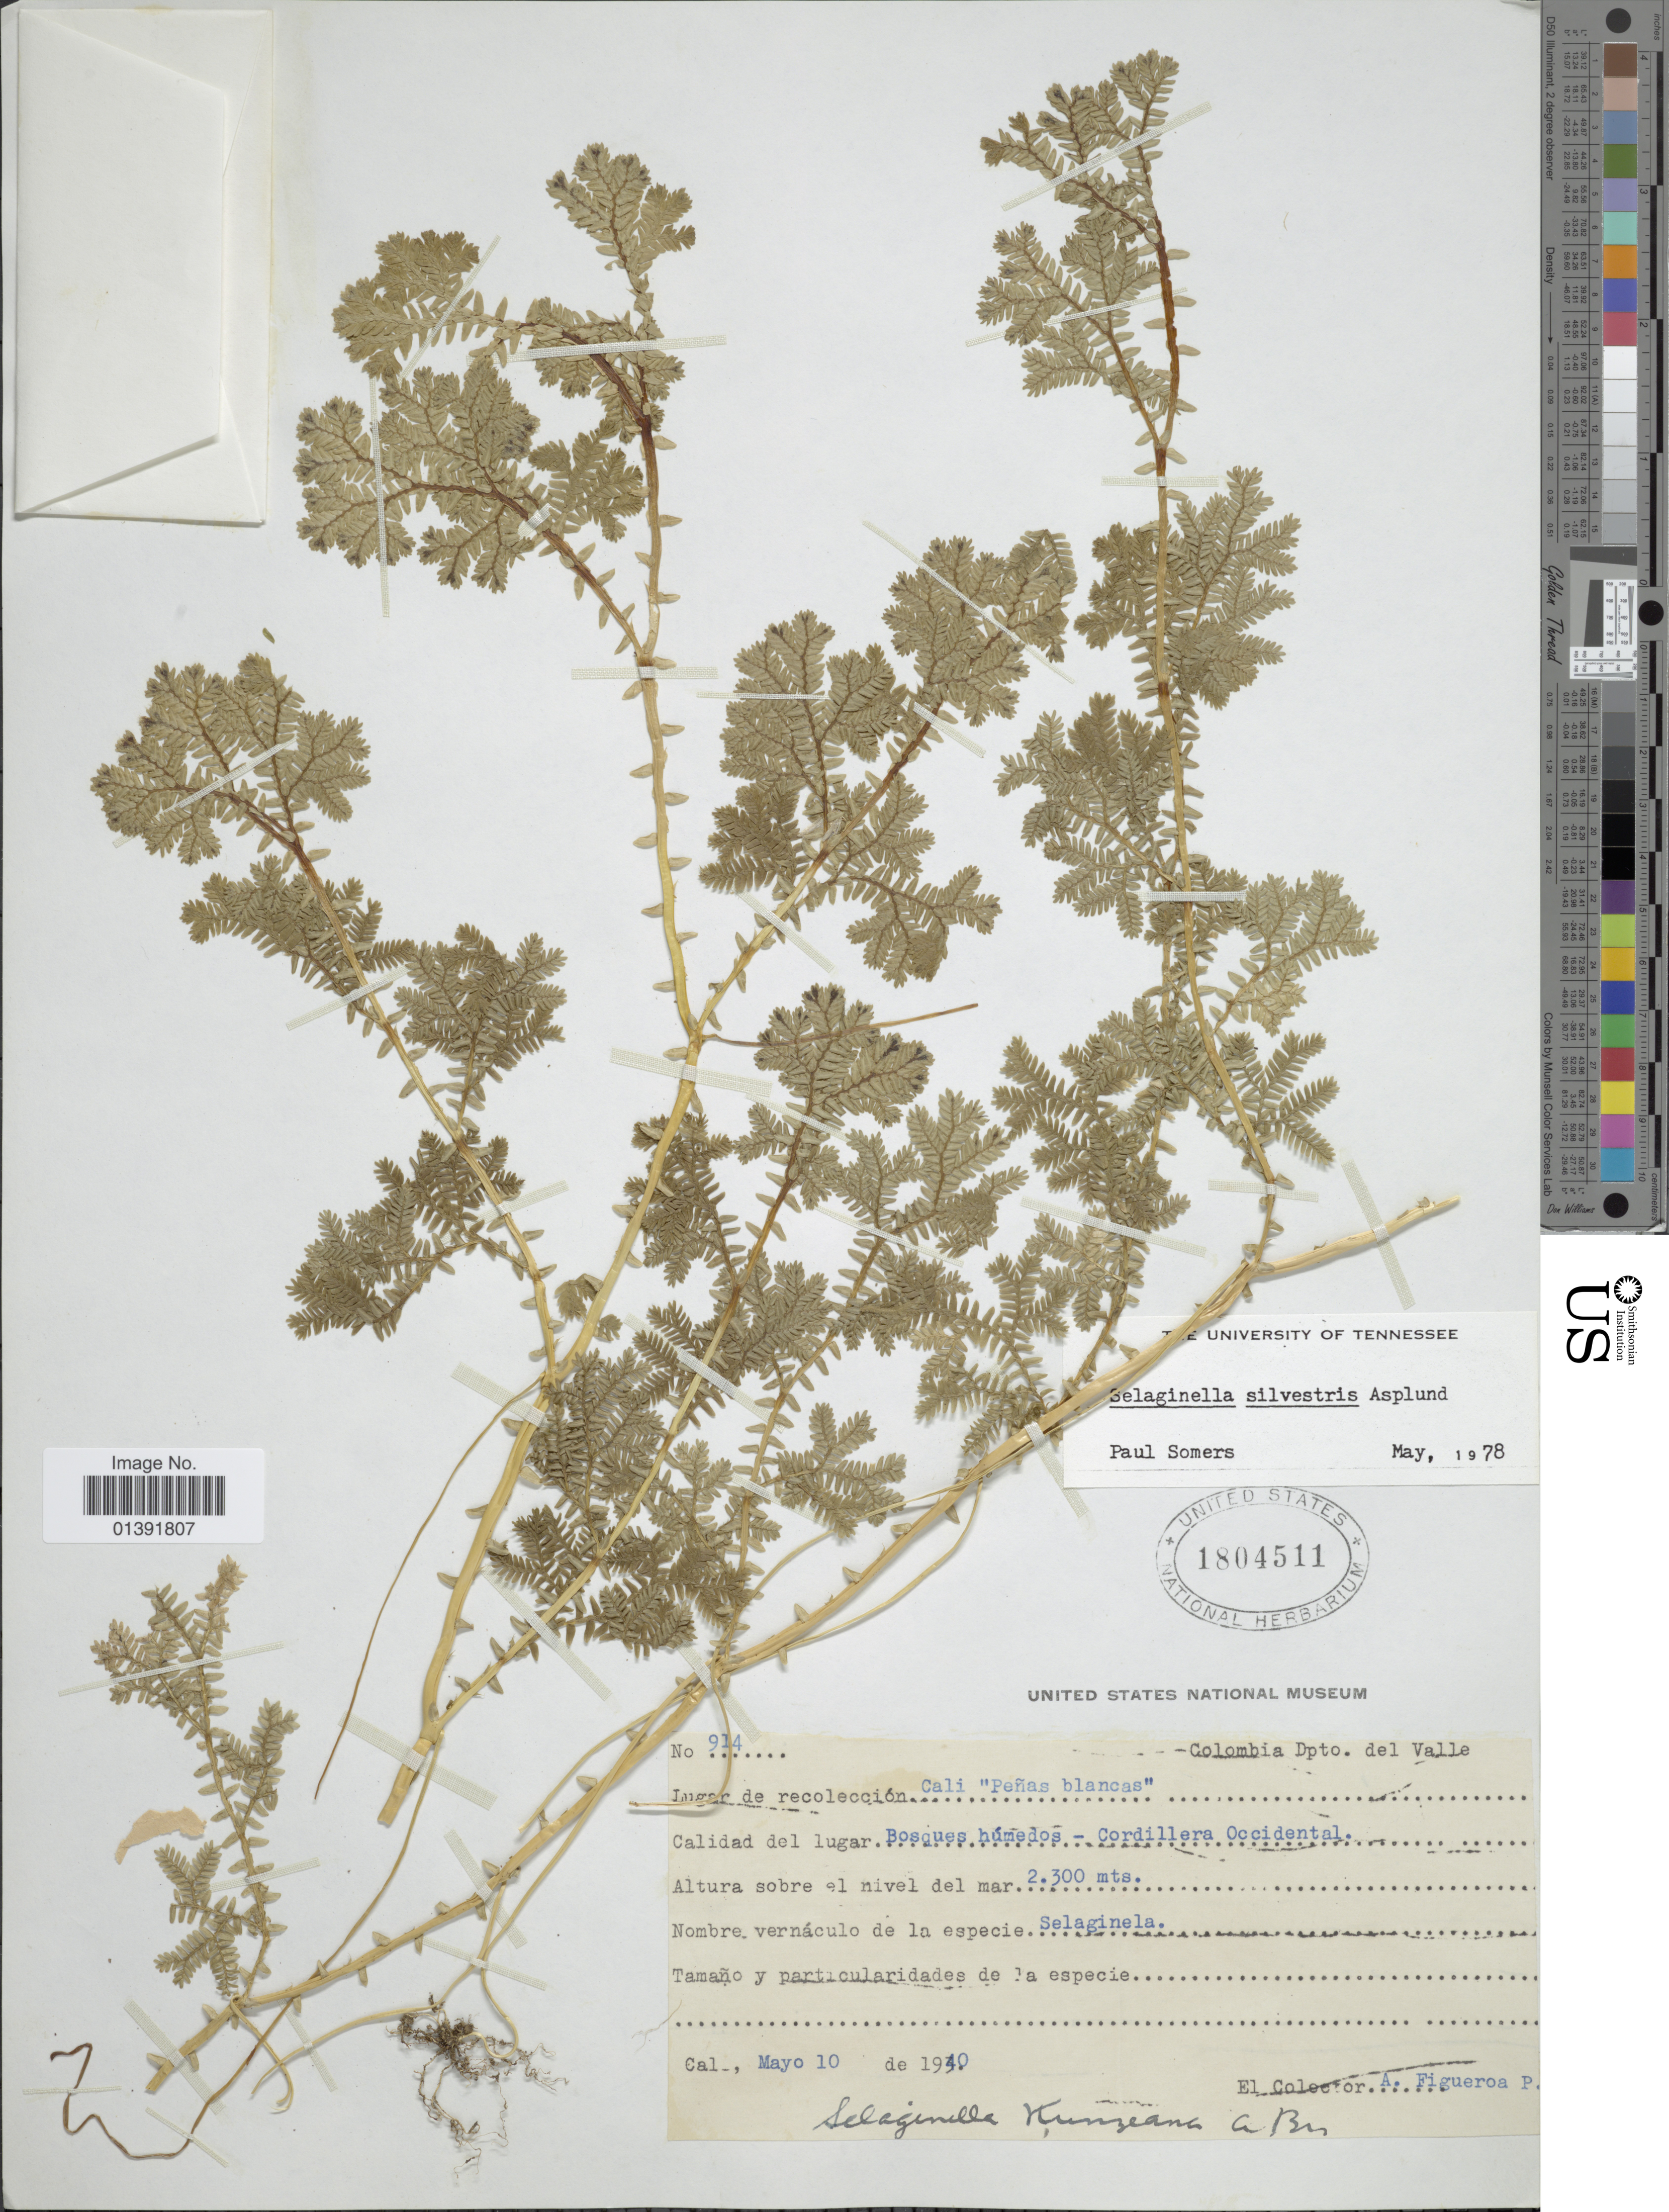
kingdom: Plantae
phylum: Tracheophyta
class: Lycopodiopsida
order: Selaginellales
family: Selaginellaceae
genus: Selaginella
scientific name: Selaginella silvestris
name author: Aspl.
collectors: A. Figueroa-Potes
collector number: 914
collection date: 1940-05-10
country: Colombia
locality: Dpto. del Valle, Cordillera Occidental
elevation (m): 2300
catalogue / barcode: US 1804511